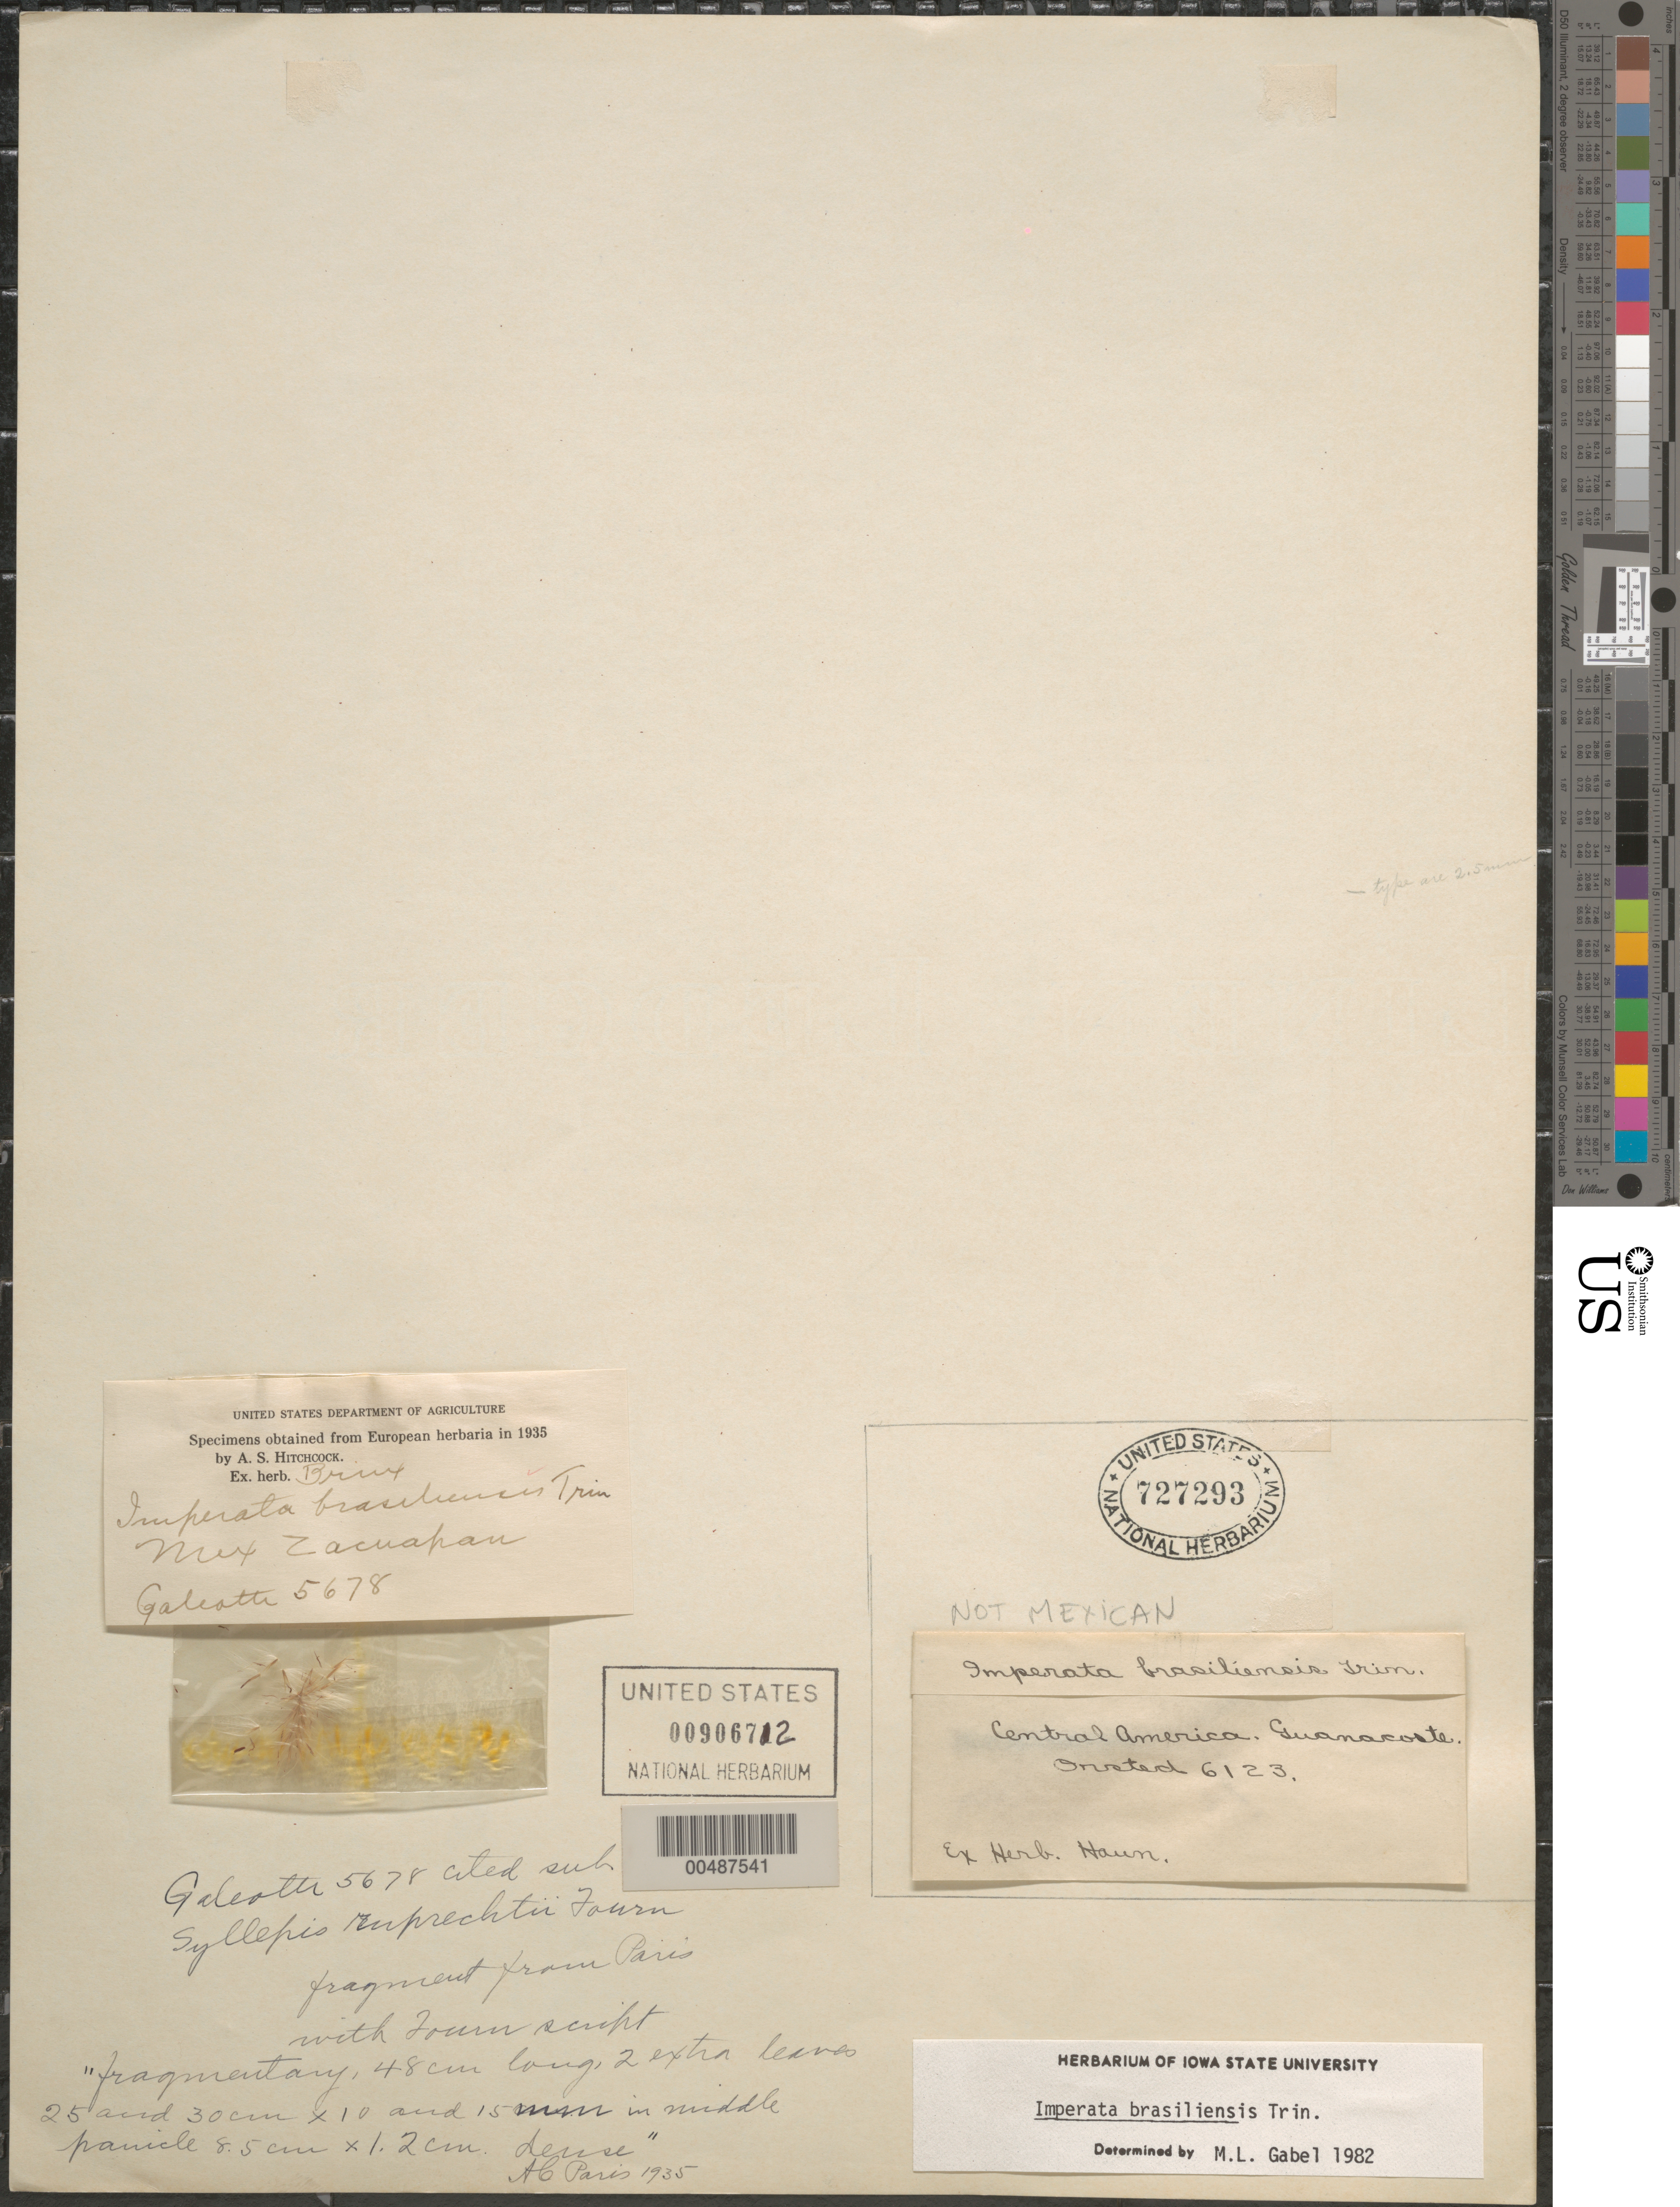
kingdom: Plantae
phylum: Tracheophyta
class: Liliopsida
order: Poales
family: Poaceae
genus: Imperata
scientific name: Imperata brasiliensis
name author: Trin.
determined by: Gabel, M. L.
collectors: H. G. Galeotti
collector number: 5678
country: Mexico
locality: Zacuapan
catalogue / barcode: US 90672